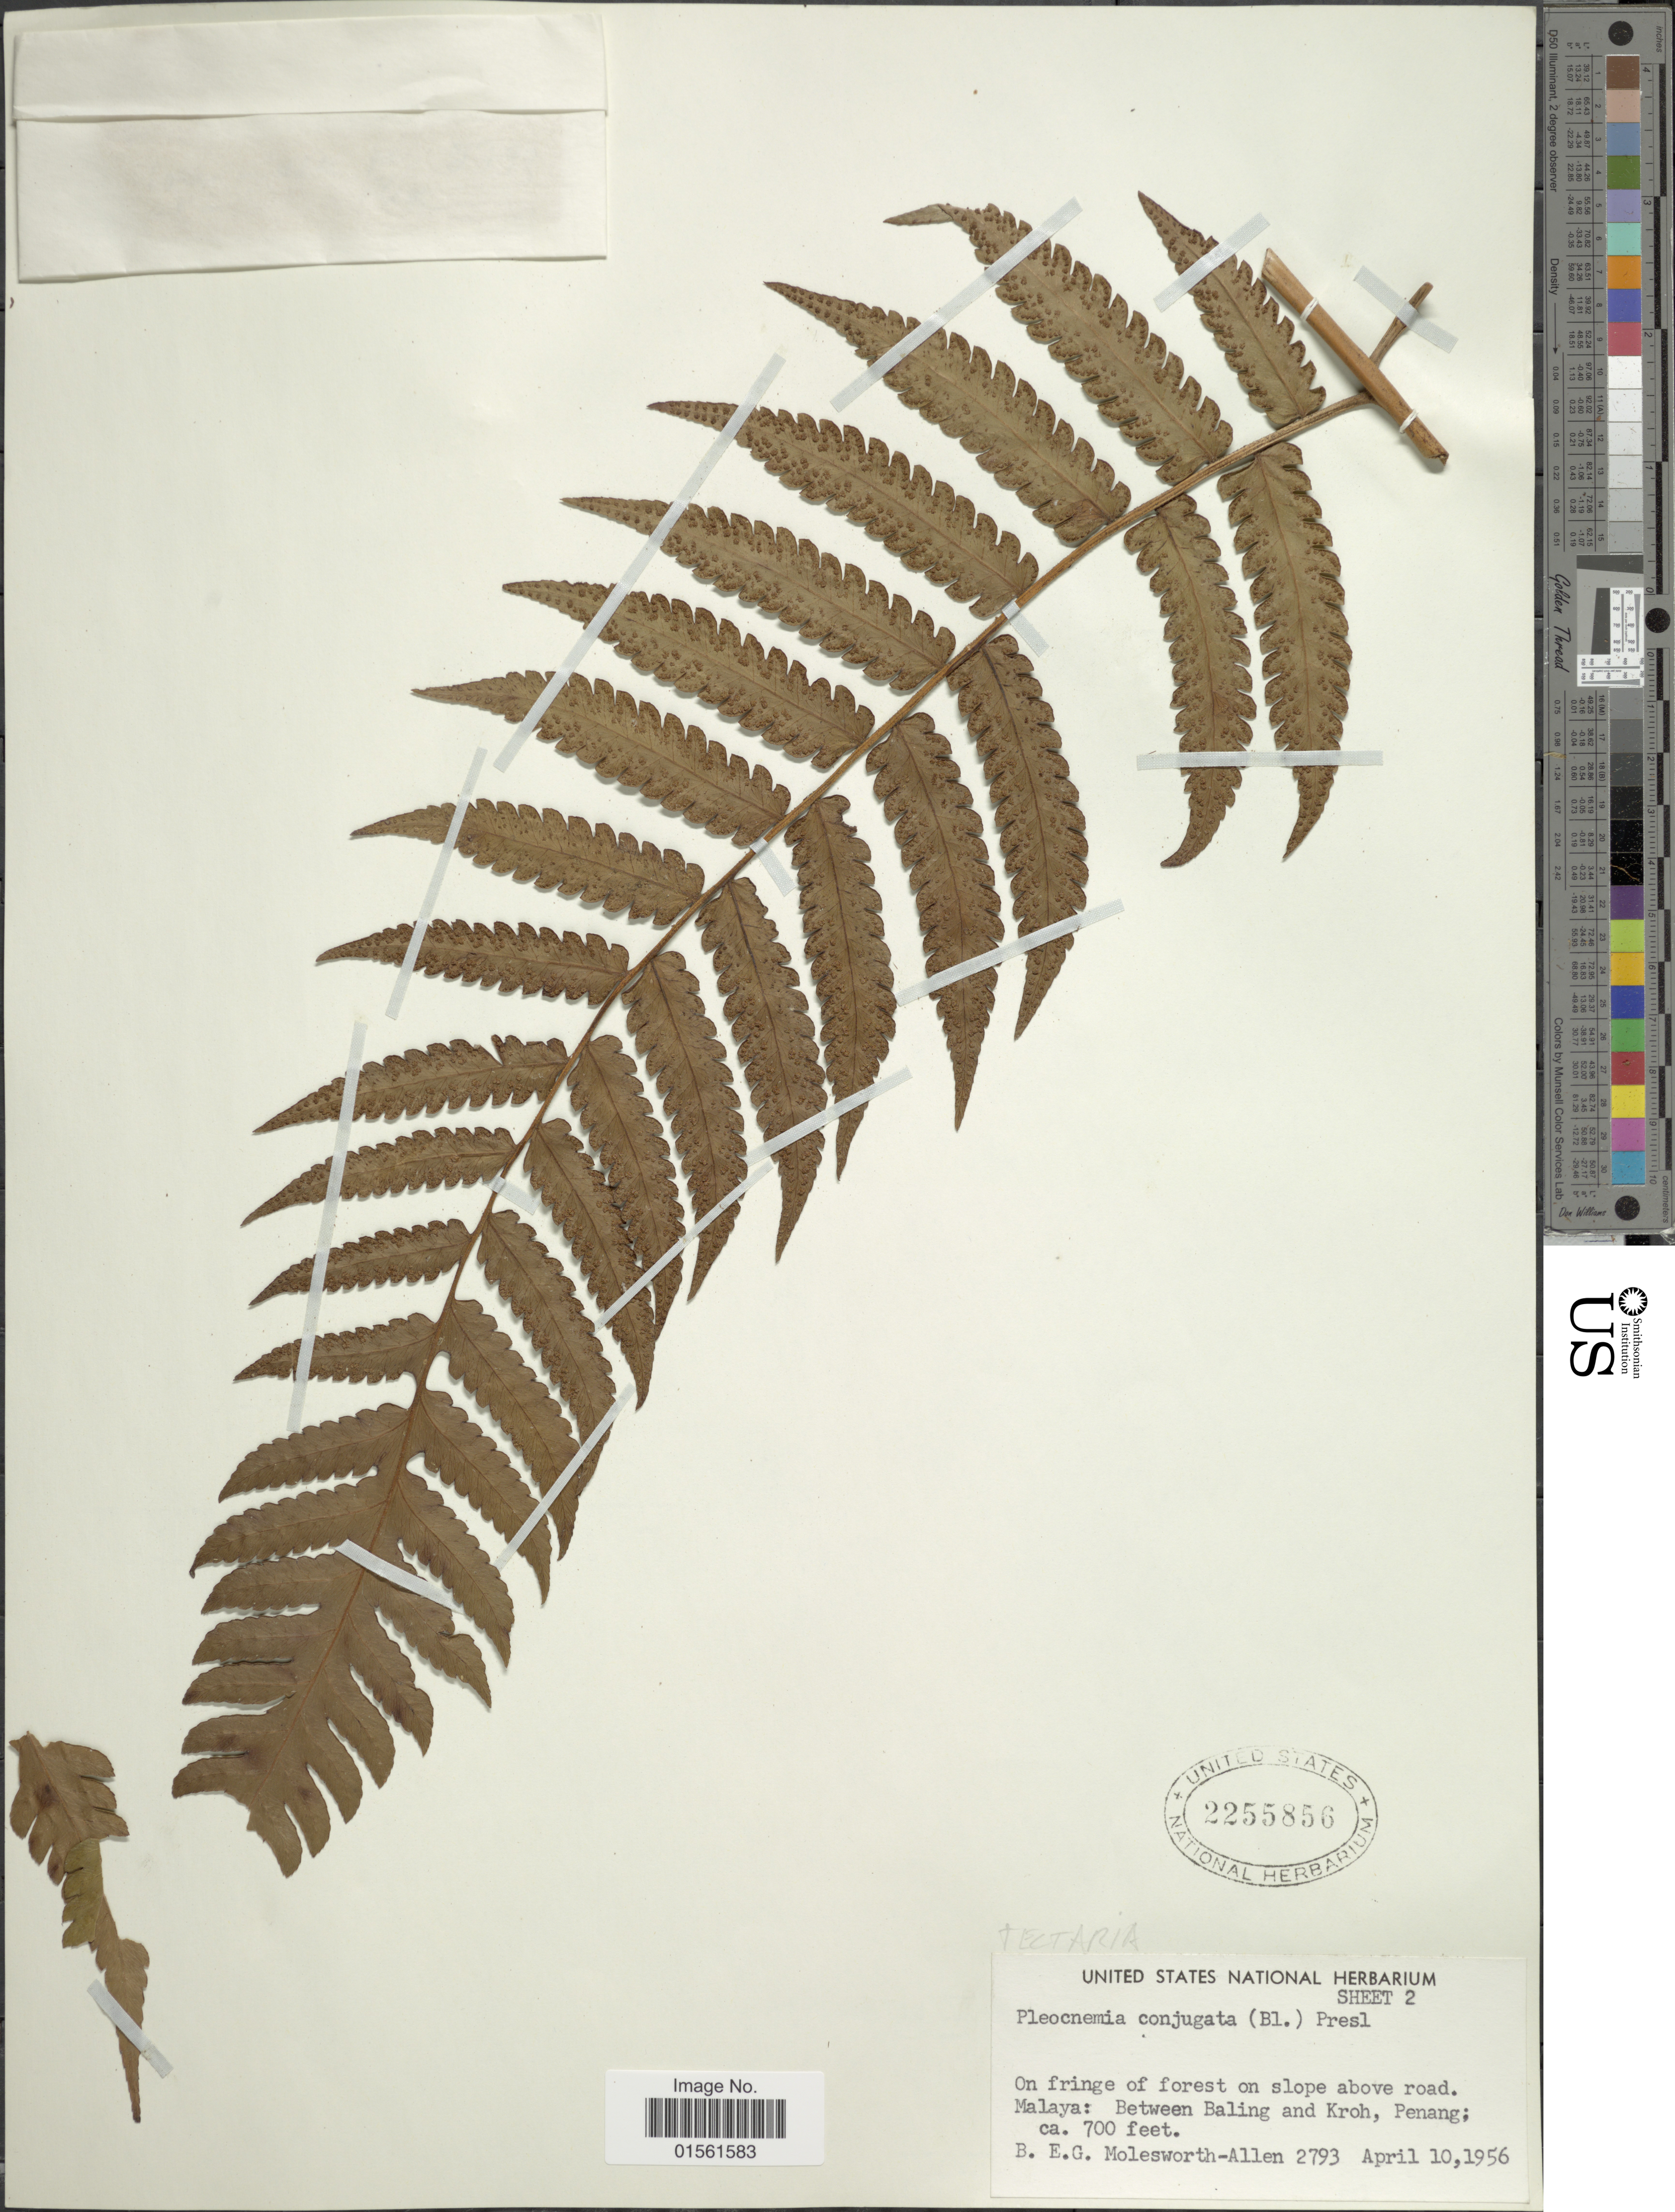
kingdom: Plantae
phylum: Tracheophyta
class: Polypodiopsida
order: Polypodiales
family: Dryopteridaceae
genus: Pleocnemia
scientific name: Pleocnemia conjugata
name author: (Blume) C. Presl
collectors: B. E. G. Molesworth-Allen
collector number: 2793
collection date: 1956-04-10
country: Malaysia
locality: Malaya: Between Baling and Kroh, Penang.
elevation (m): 213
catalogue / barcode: US 2255856